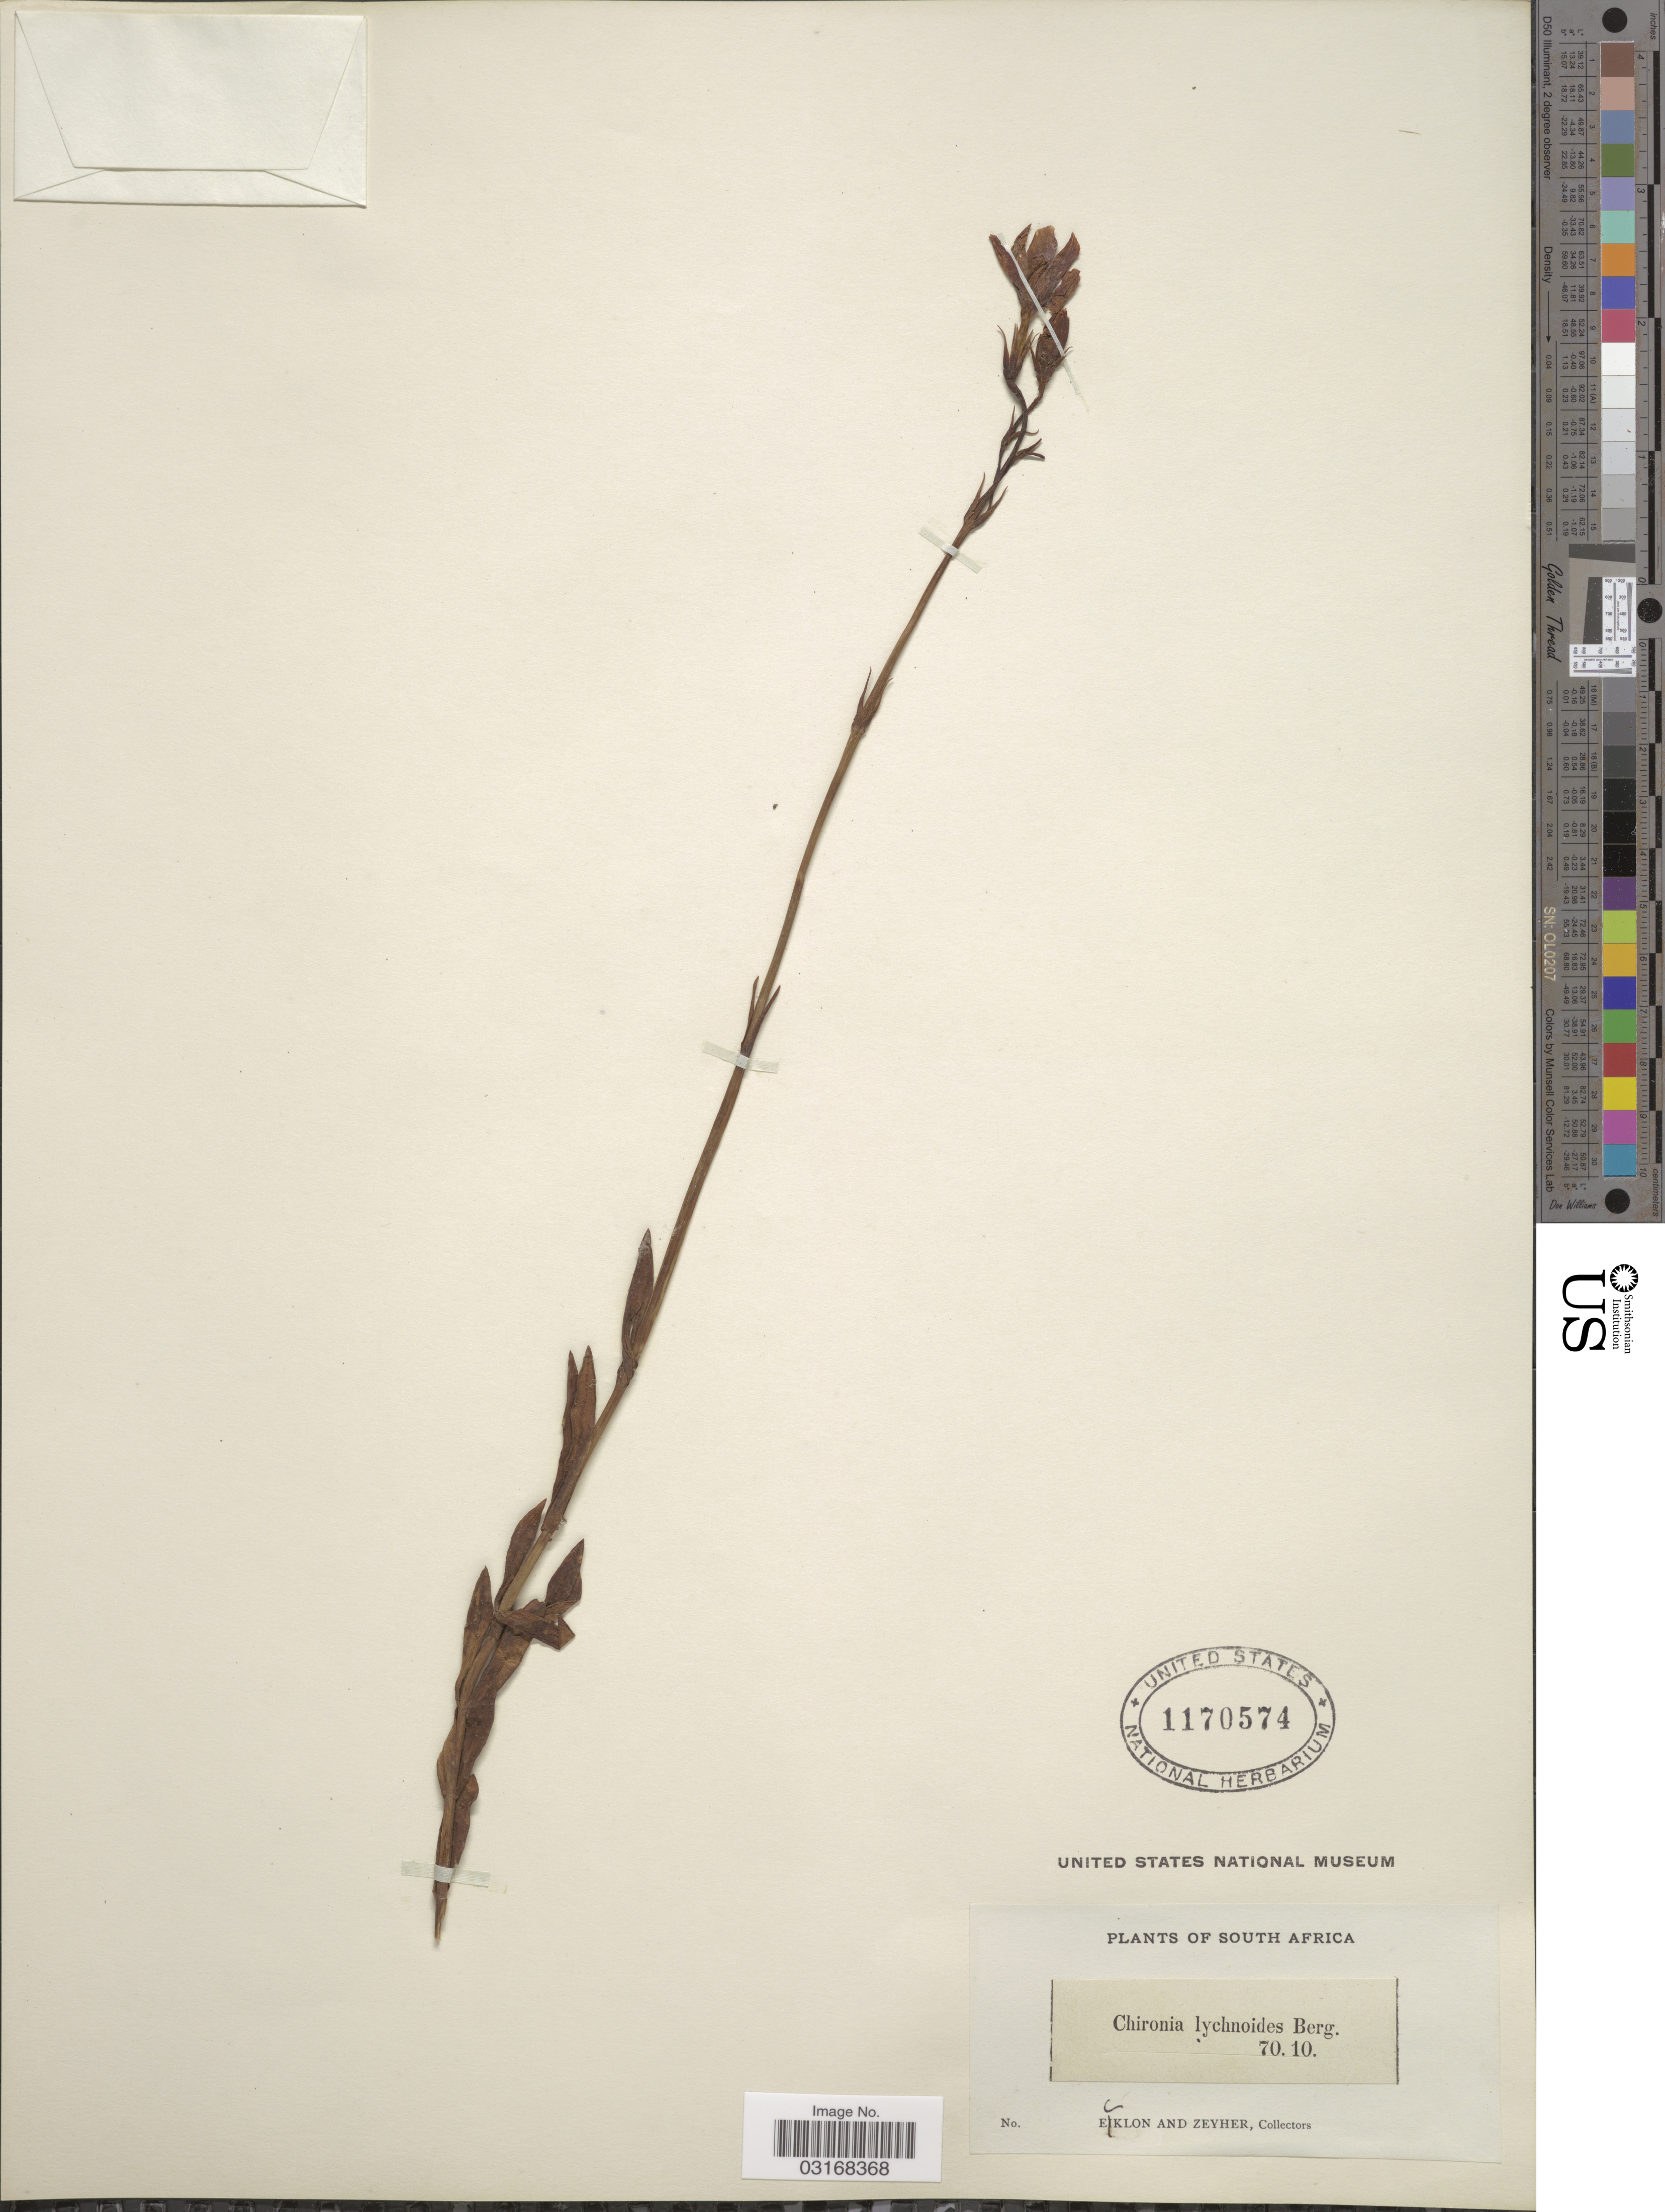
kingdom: Plantae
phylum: Tracheophyta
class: Magnoliopsida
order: Gentianales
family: Gentianaceae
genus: Chironia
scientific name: Chironia lychnoides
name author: P.J. Bergius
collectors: -. Ecklon & -. Zeyher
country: South Africa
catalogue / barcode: US 1170574